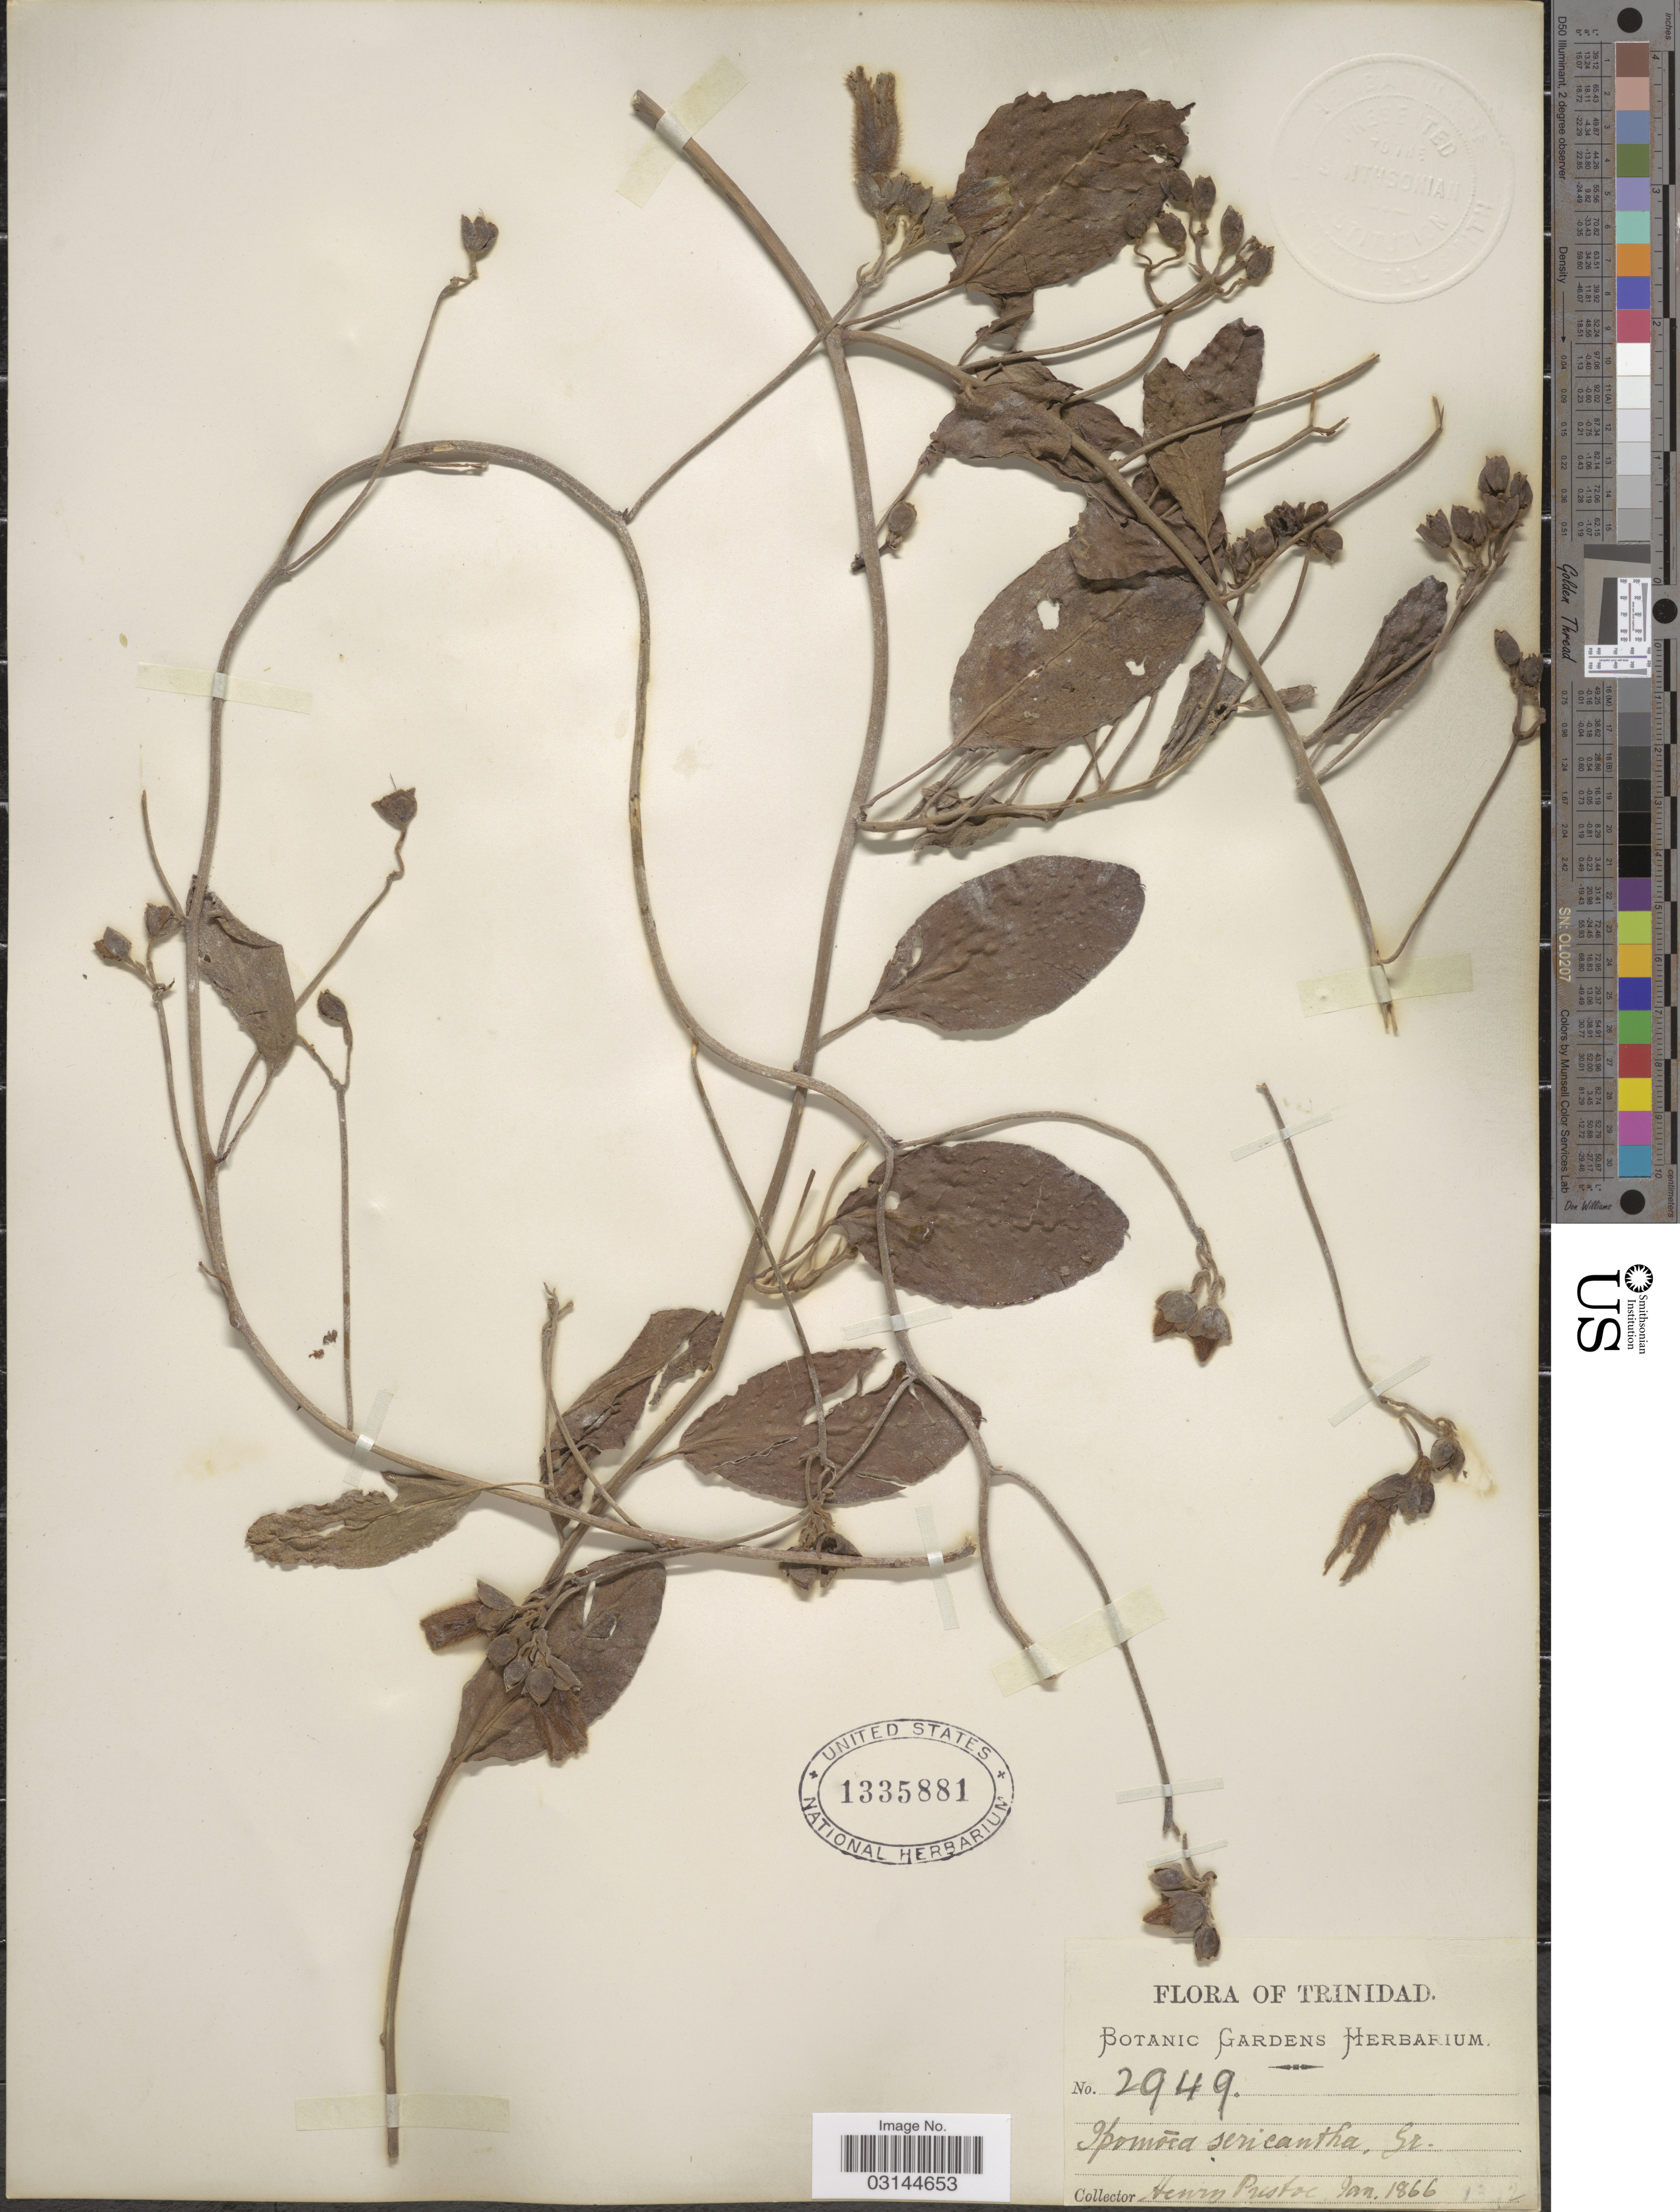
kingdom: Plantae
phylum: Tracheophyta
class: Magnoliopsida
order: Solanales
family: Convolvulaceae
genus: Aniseia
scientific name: Aniseia luxurians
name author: (Moric.) Athiê-Souza & Buril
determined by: Strong, Mark T., (BOT), Smithsonian Institution - National Museum of Natural History (UNITED STATES)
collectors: H. Prestoe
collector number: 2949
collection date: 1866-01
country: Trinidad and Tobago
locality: Trinidad.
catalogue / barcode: US 1335881